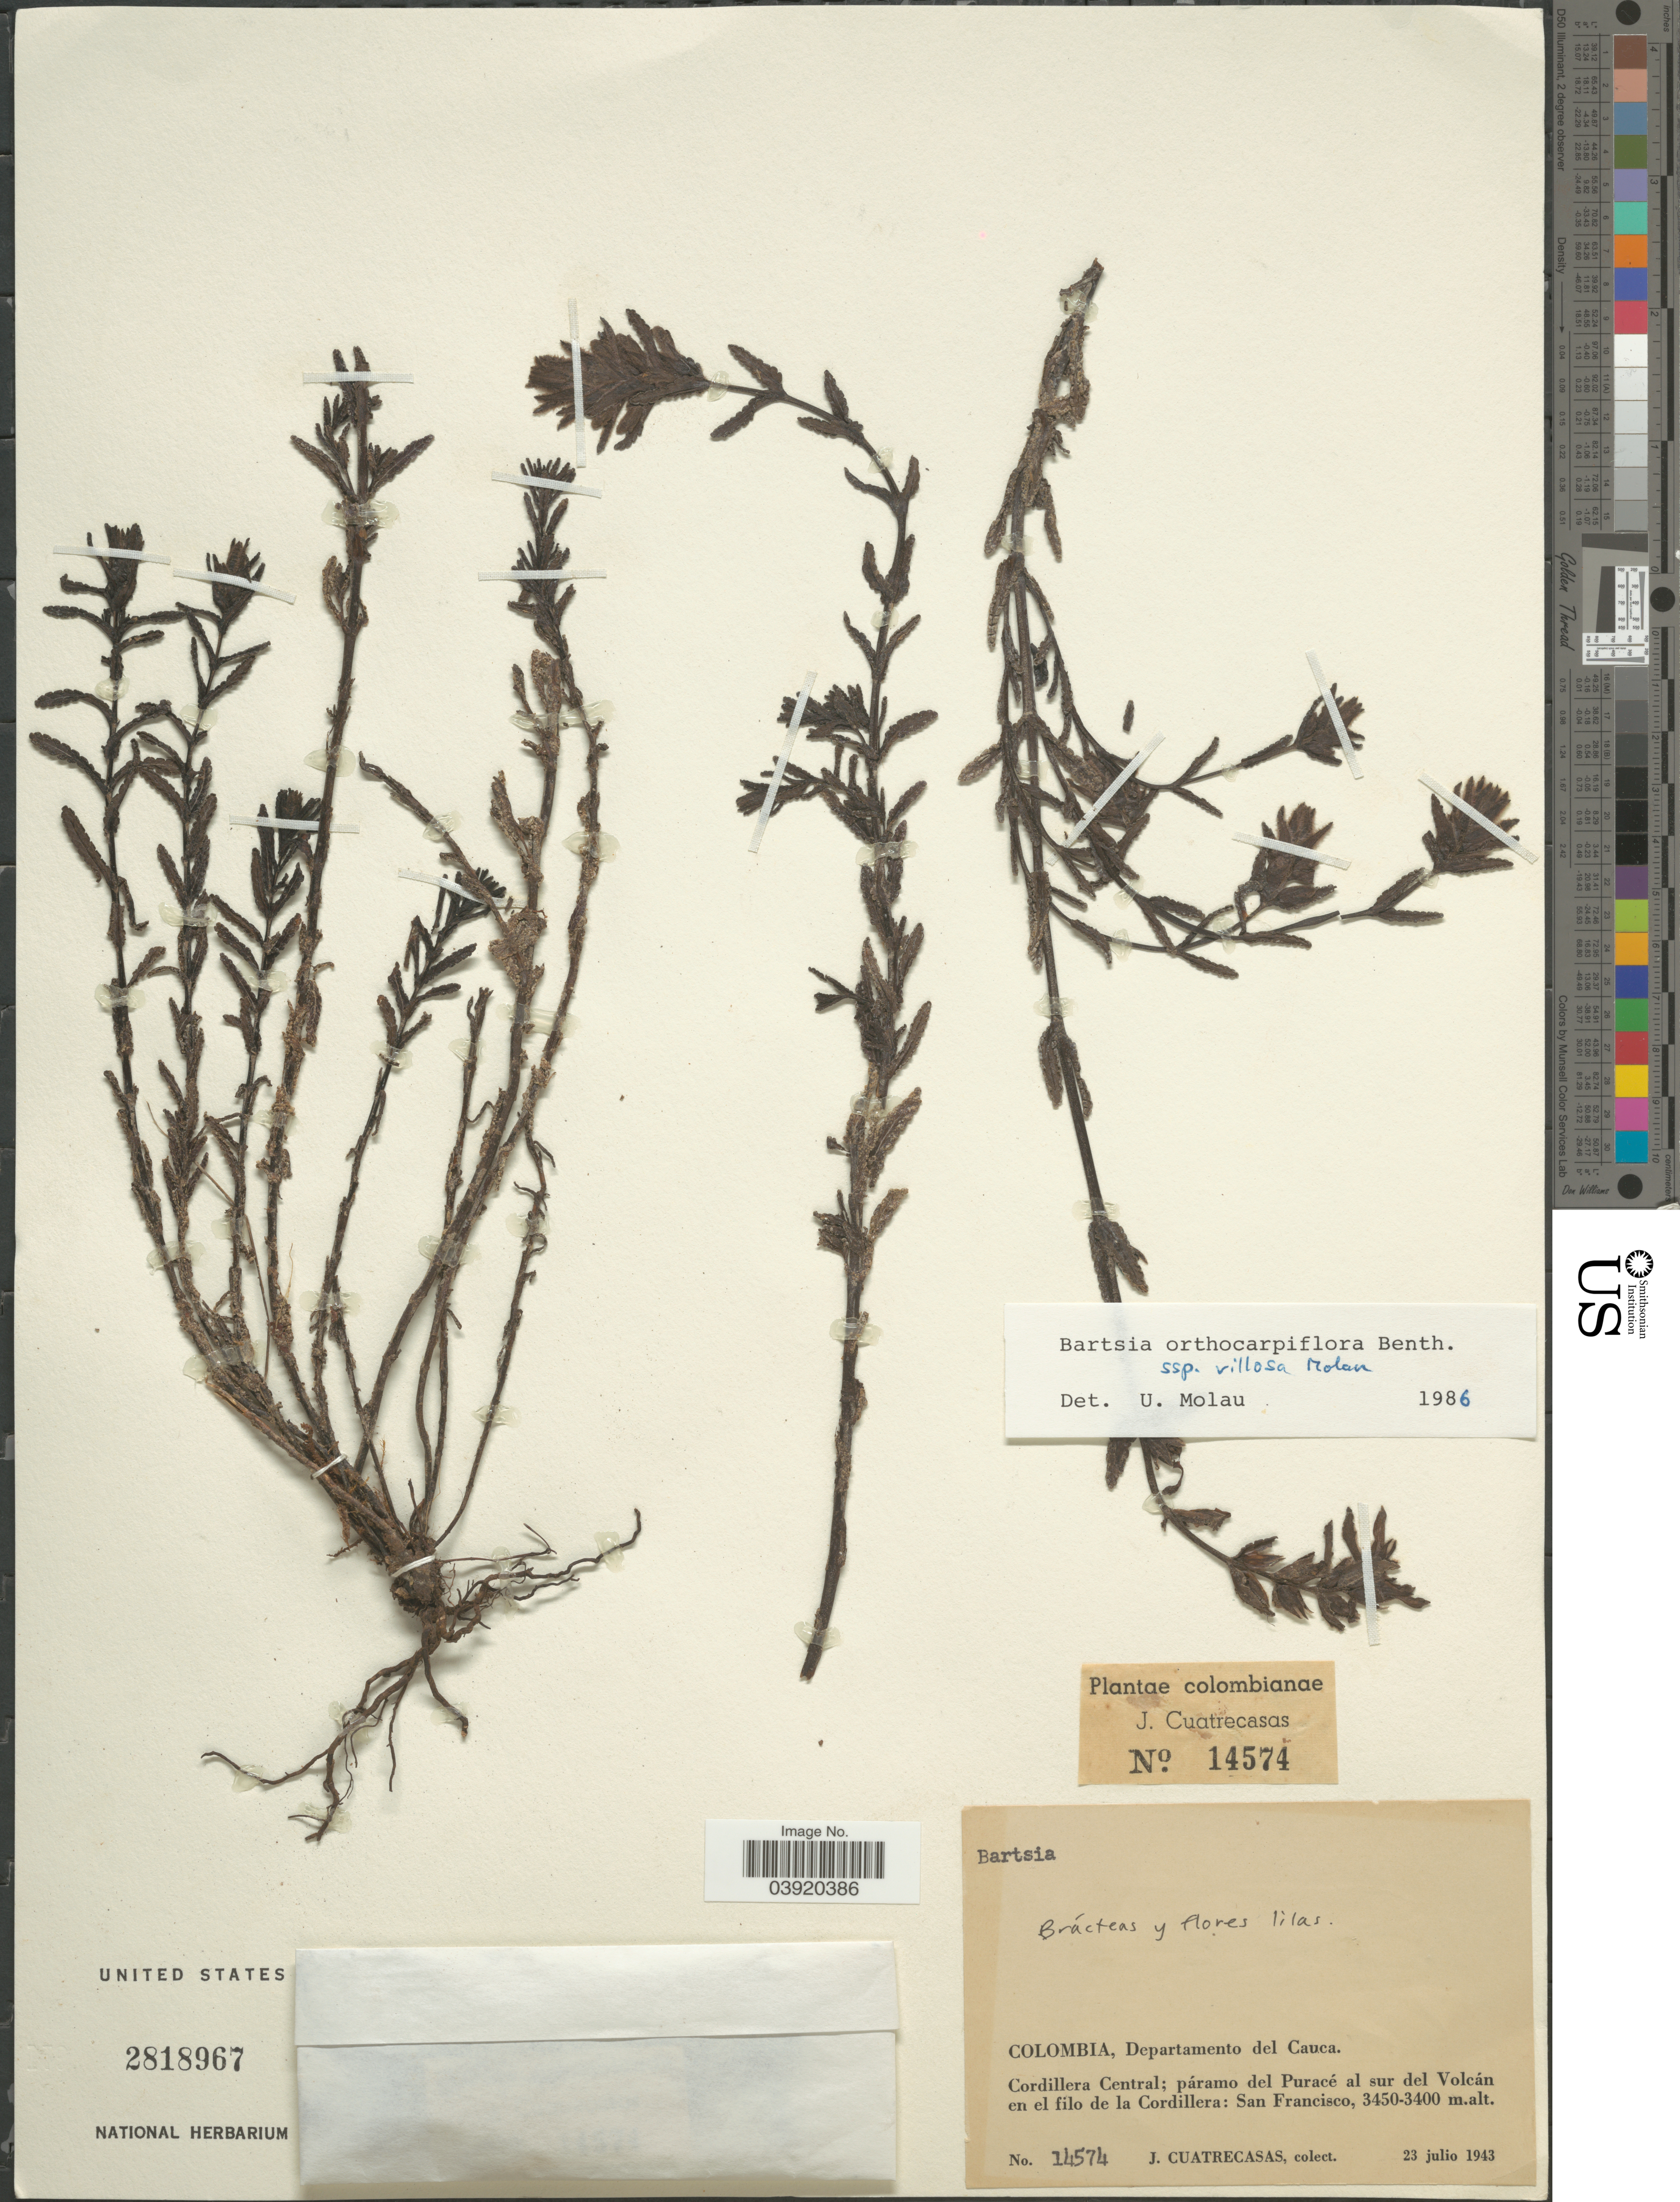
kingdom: Plantae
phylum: Tracheophyta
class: Magnoliopsida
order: Lamiales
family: Orobanchaceae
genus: Bartsia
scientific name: Bartsia orthocarpiflora subsp. villosa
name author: Molau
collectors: J. Cuatrecasas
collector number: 14574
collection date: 1943-07-23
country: Colombia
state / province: Cauca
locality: Departamento del Cauca. Cordillera Central; páramo del Puracé al sur del Volcán en el fílo de la Cordillera: San Francisco.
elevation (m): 3400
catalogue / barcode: US 2818967